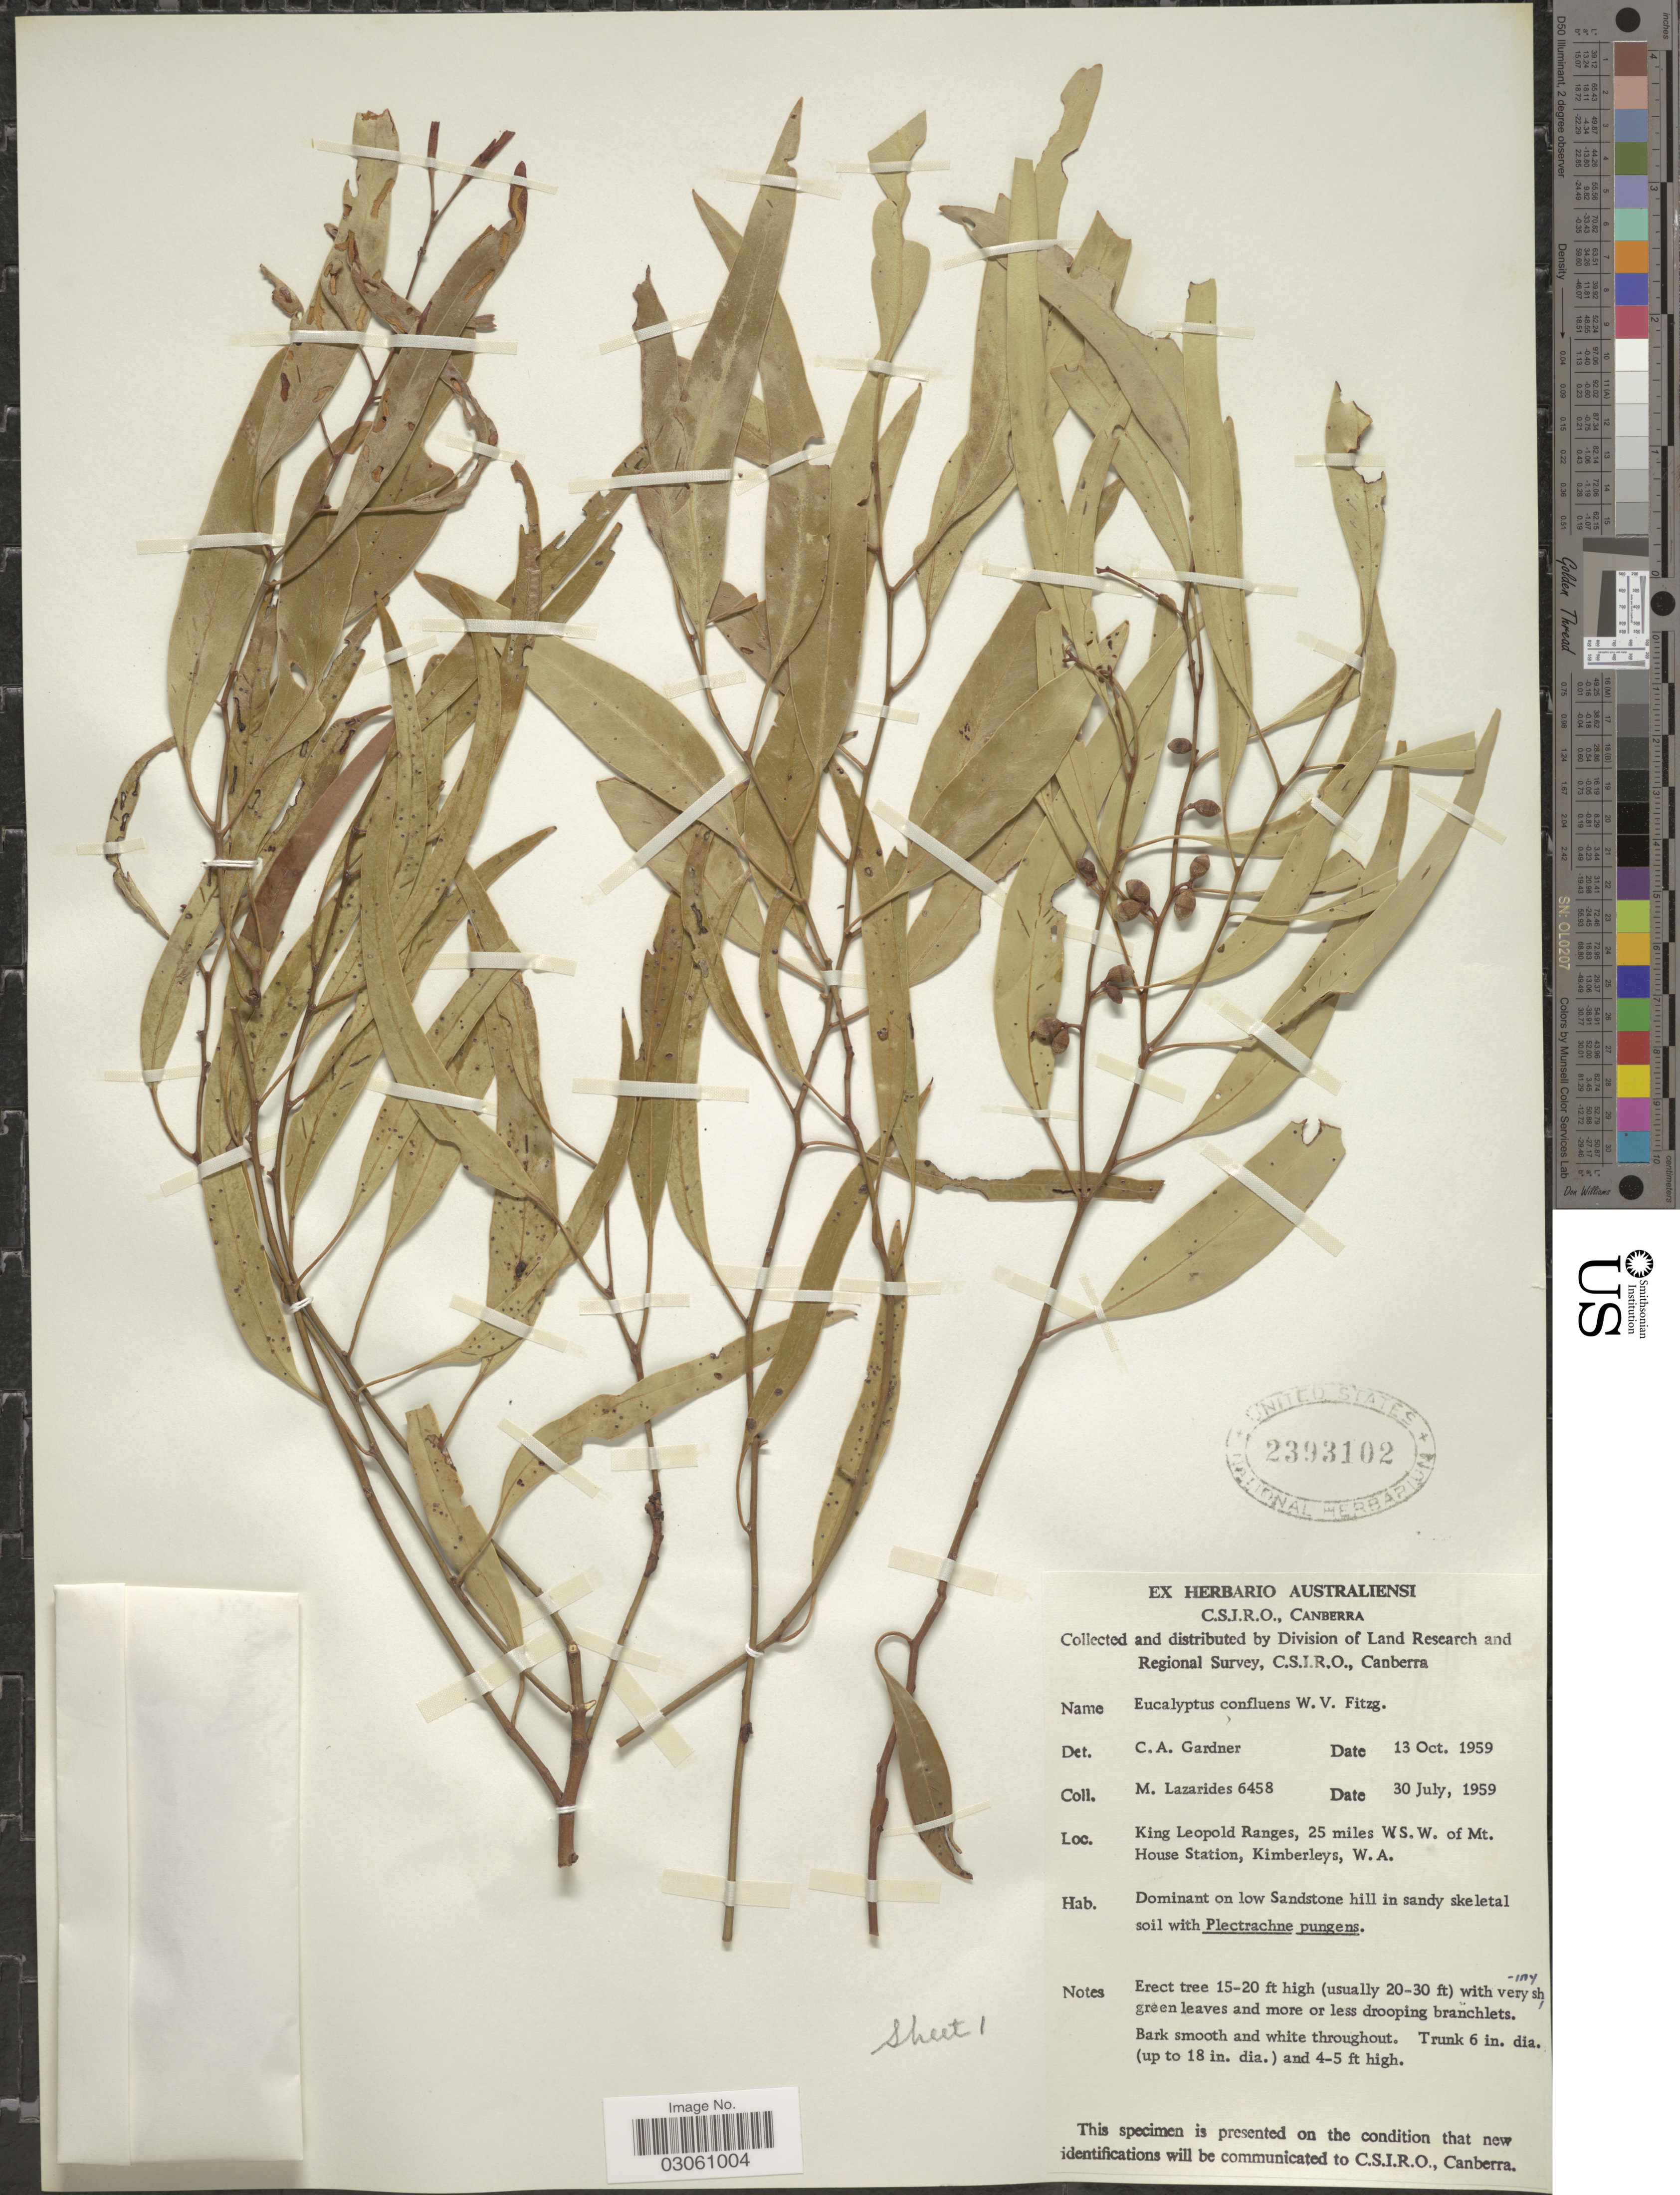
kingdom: Plantae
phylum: Tracheophyta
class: Magnoliopsida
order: Myrtales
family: Myrtaceae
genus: Eucalyptus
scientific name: Eucalyptus confluens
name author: W. Fitzg. ex Maiden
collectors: M. Lazarides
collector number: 6458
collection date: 1959-07-30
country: Australia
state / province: Western Australia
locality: King Leopold Ranges, 25 miles W.S.W. of Mt. House Station, Kimberleys, W.A.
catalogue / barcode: US 2393102